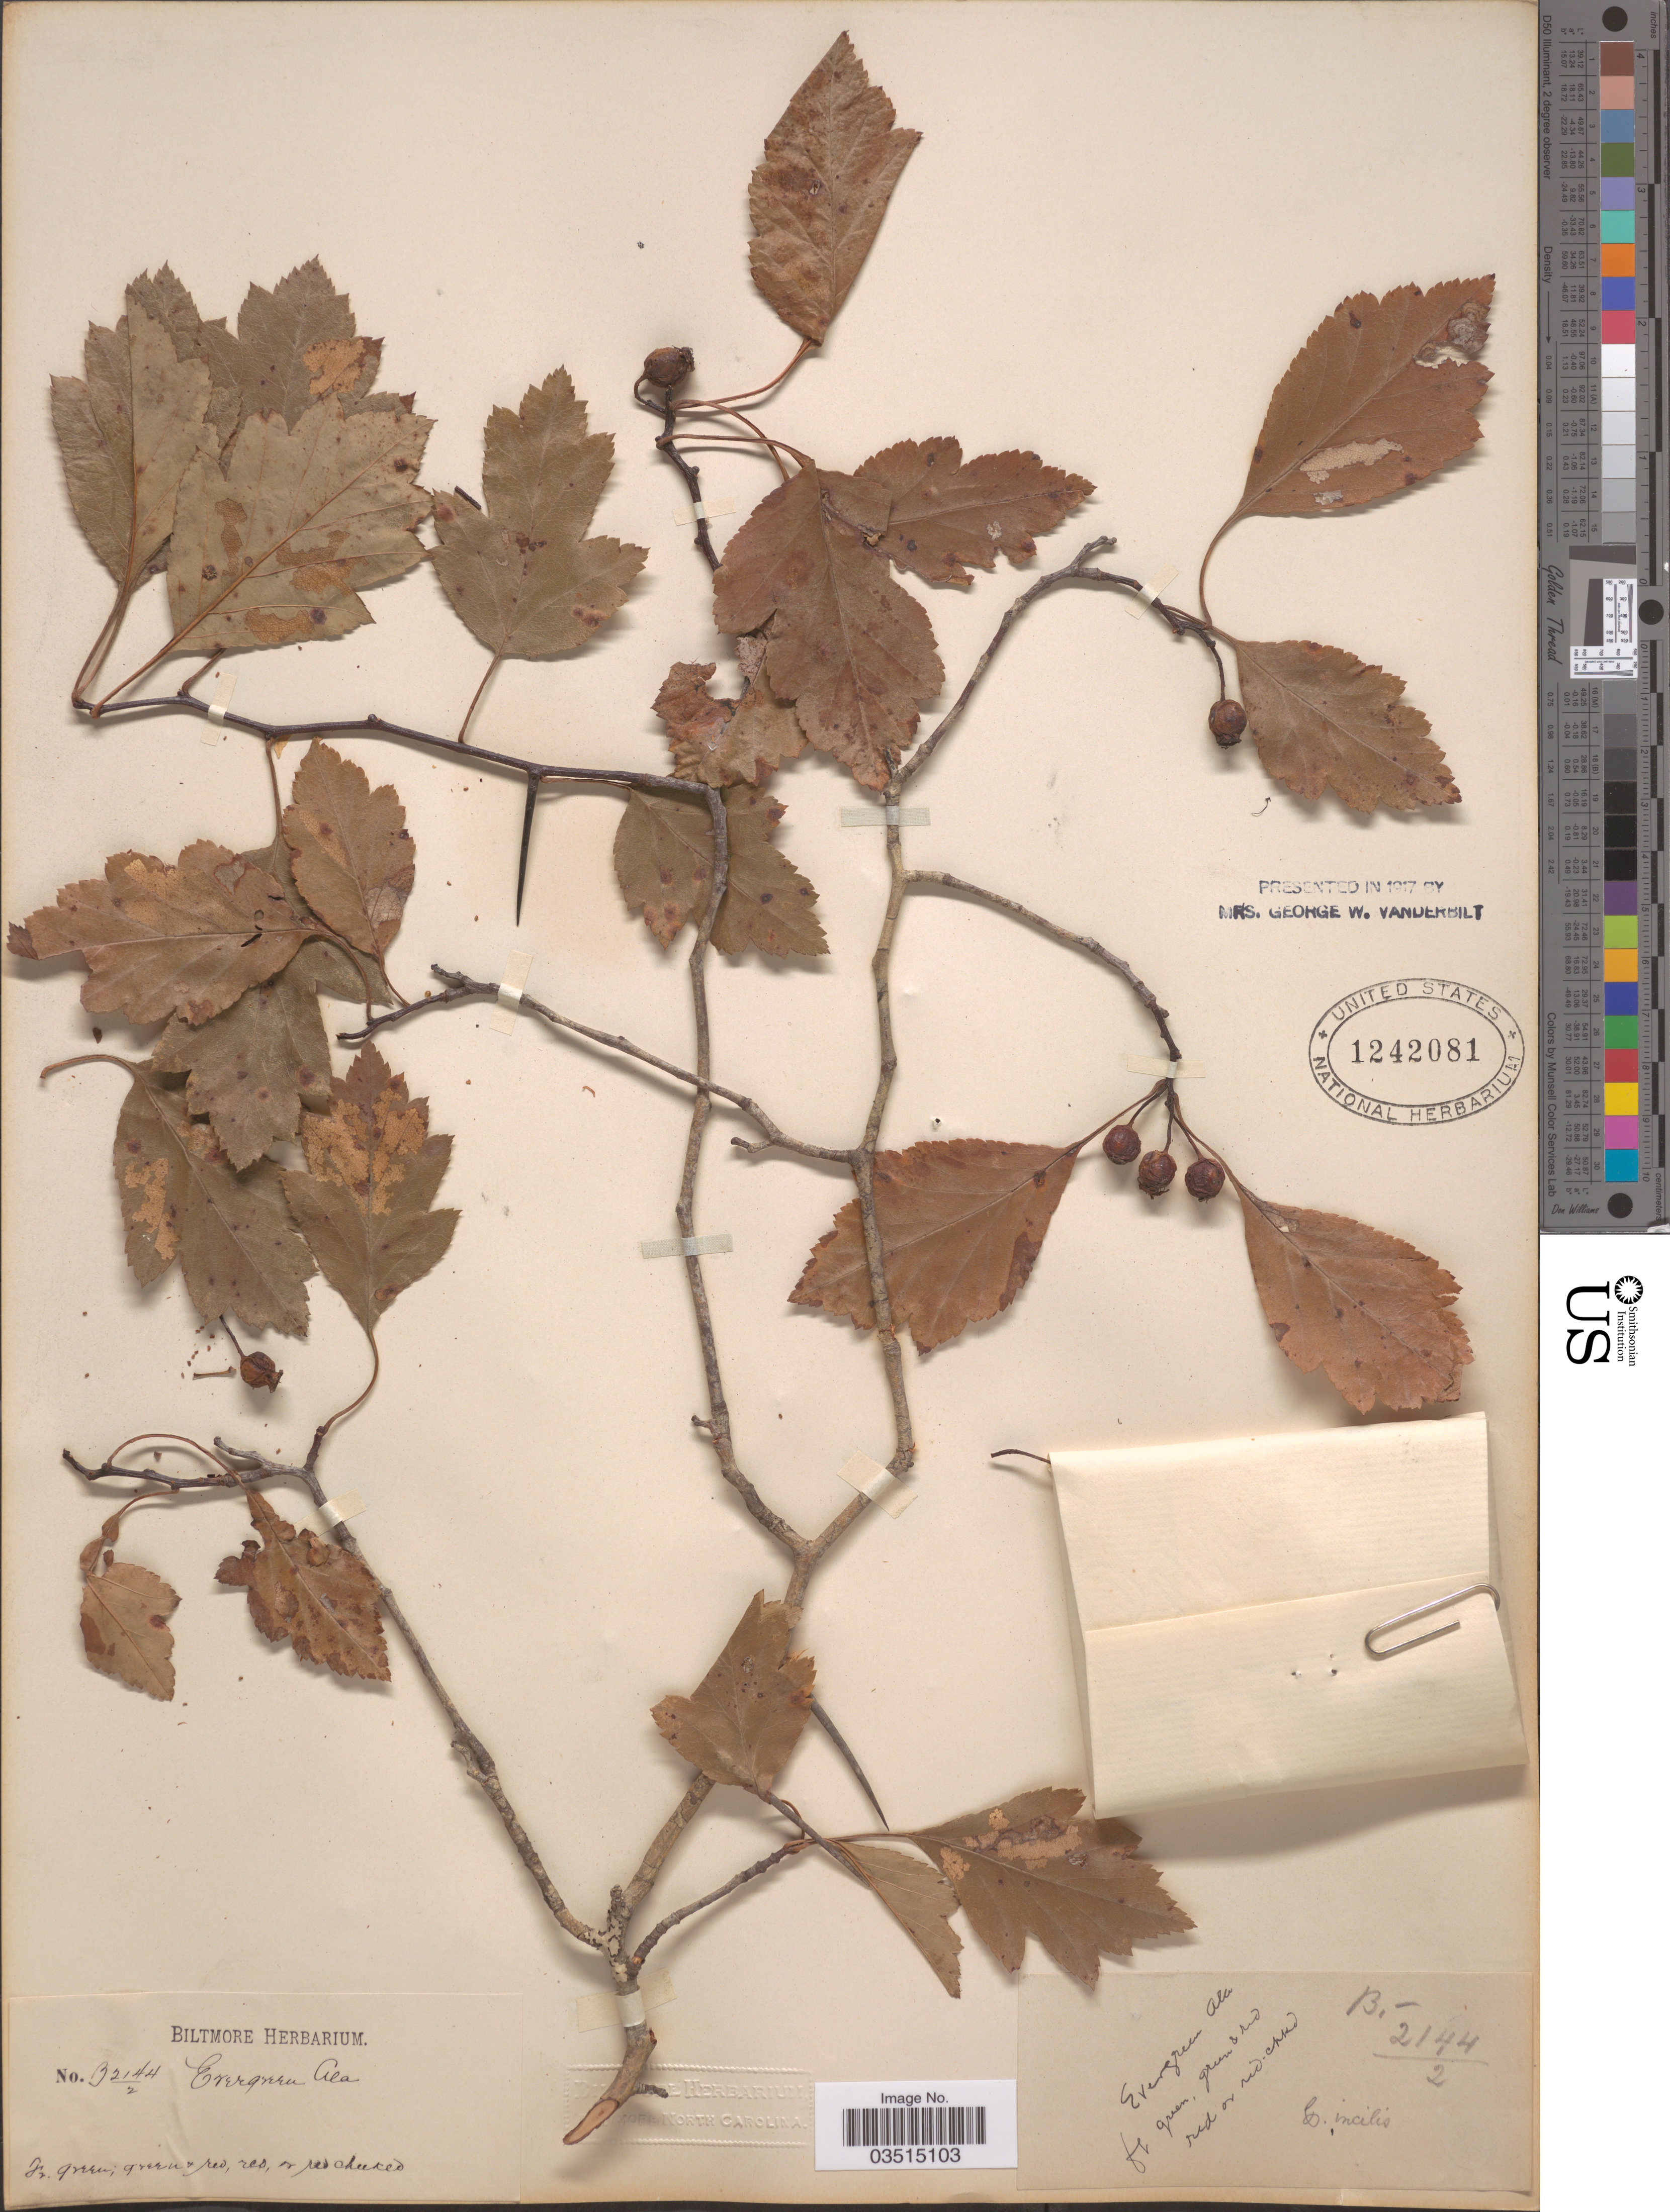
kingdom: Plantae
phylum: Tracheophyta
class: Magnoliopsida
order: Rosales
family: Rosaceae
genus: Crataegus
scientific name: Crataegus incilis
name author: Beadle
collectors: ex herb. Biltmore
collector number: B2144/2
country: United States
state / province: Alabama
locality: Evergreen.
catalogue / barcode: US 1242081